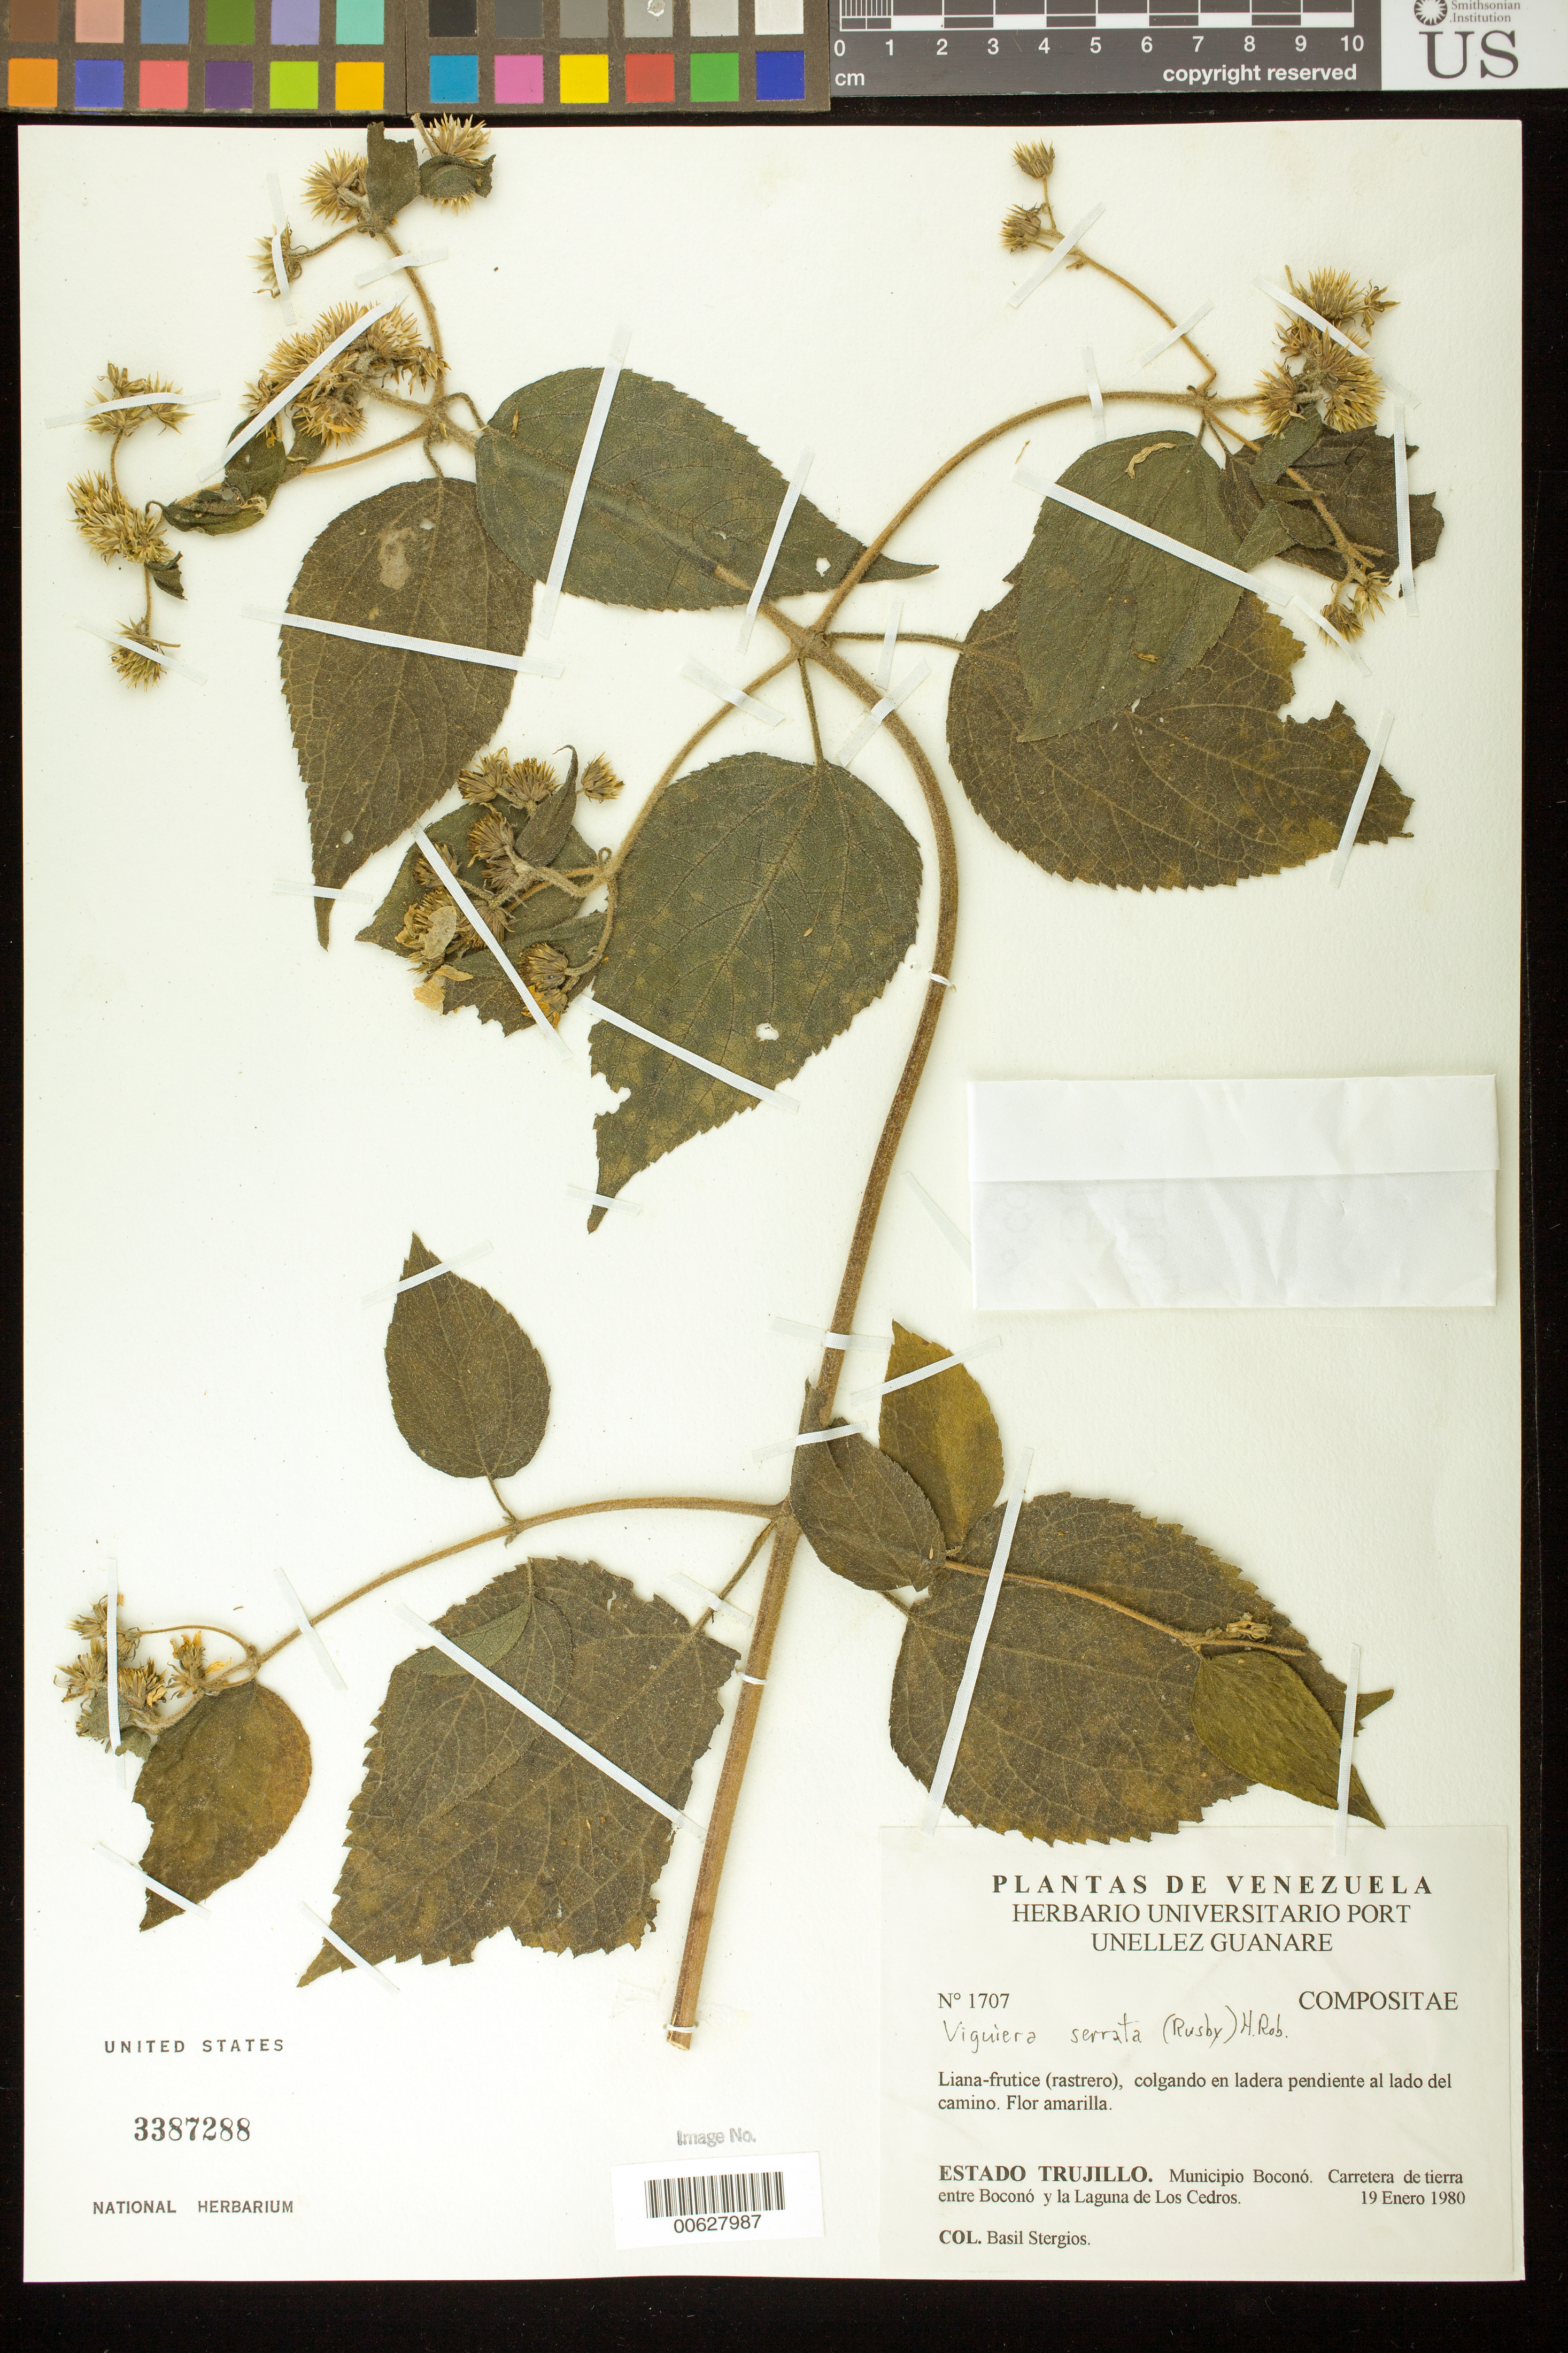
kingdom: Plantae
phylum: Tracheophyta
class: Magnoliopsida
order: Asterales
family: Asteraceae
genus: Viguiera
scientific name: Viguiera serrata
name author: (Rusby) H. Rob.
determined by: Robinson, Harold E., (US)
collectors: B. G. Stergios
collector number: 1707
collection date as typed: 19 Jan 1980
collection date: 1980-01-19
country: Venezuela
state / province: Trujillo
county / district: Boconó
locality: Carretera de tierra entre Boconó y la Laguna de Los Cedros.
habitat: Colgando en ladera pendiente al lado del camino.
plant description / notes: PORT, US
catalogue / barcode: US 3387288